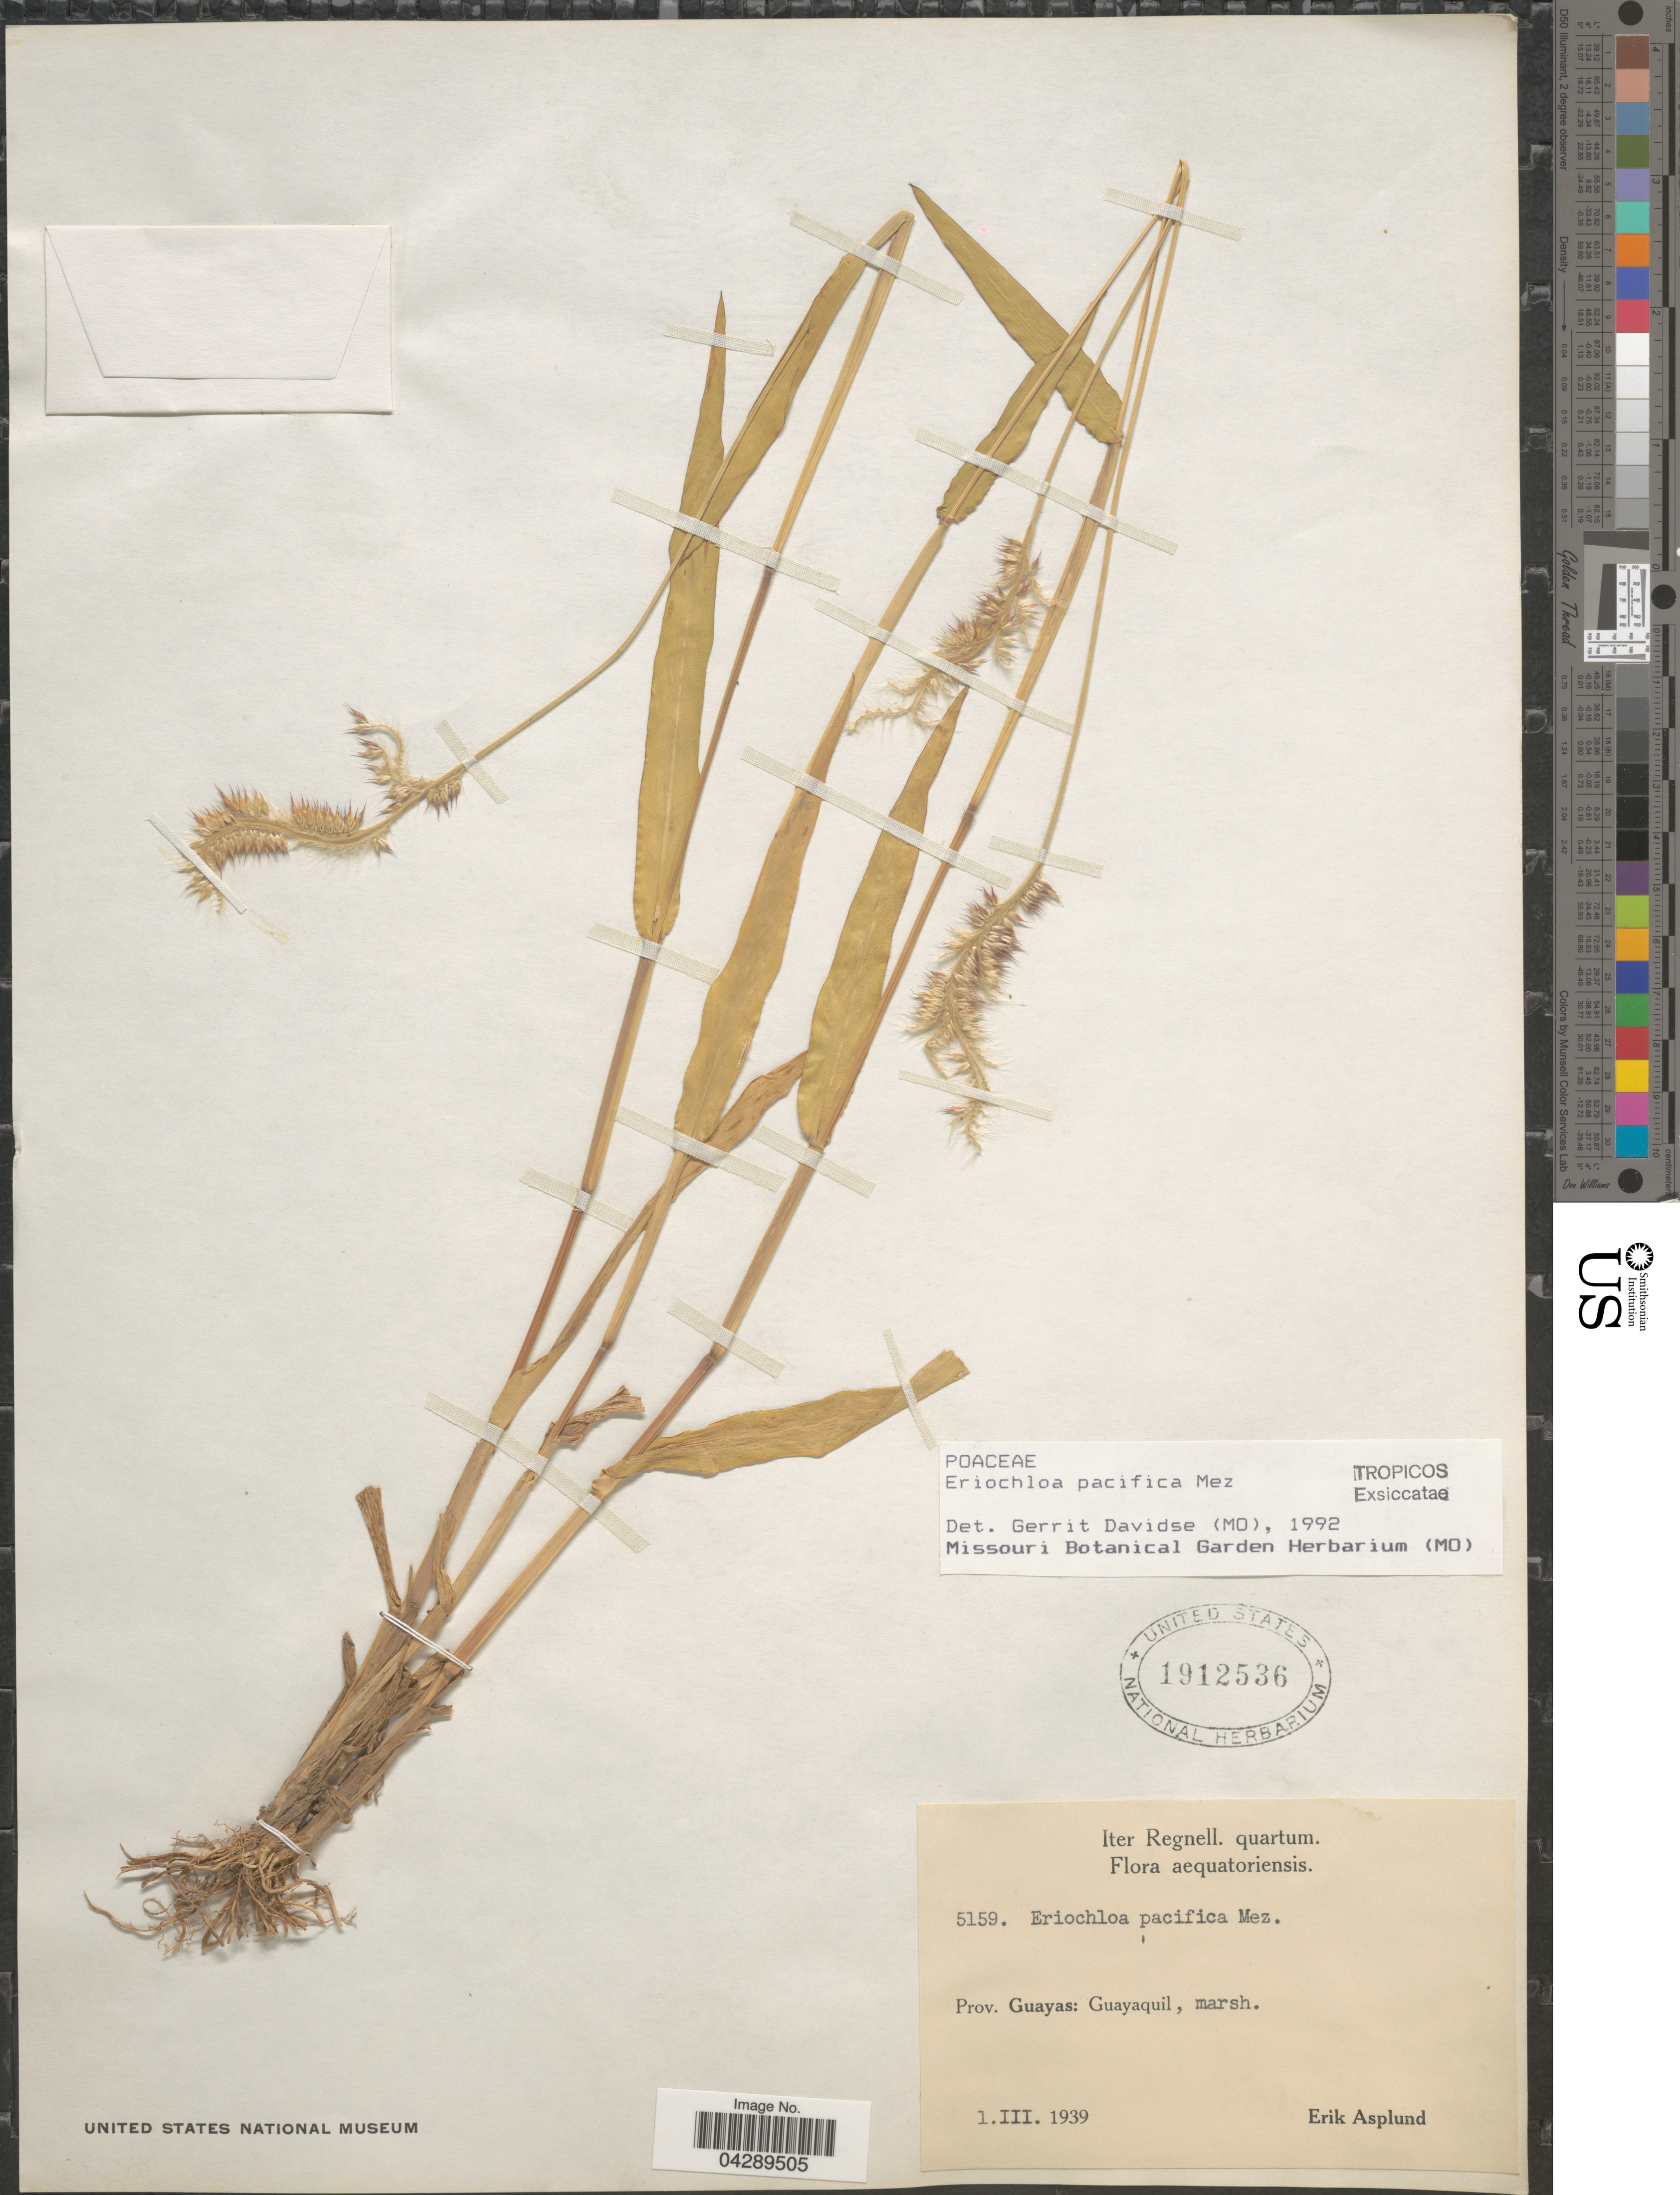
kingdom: Plantae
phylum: Tracheophyta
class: Liliopsida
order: Poales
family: Poaceae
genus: Eriochloa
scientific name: Eriochloa pacifica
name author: Mez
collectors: E. Asplund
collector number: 5159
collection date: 1939-03-01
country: Ecuador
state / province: Guayas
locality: Iter Regnell. quartum. Guayaquil, marsh.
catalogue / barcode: US 1912536